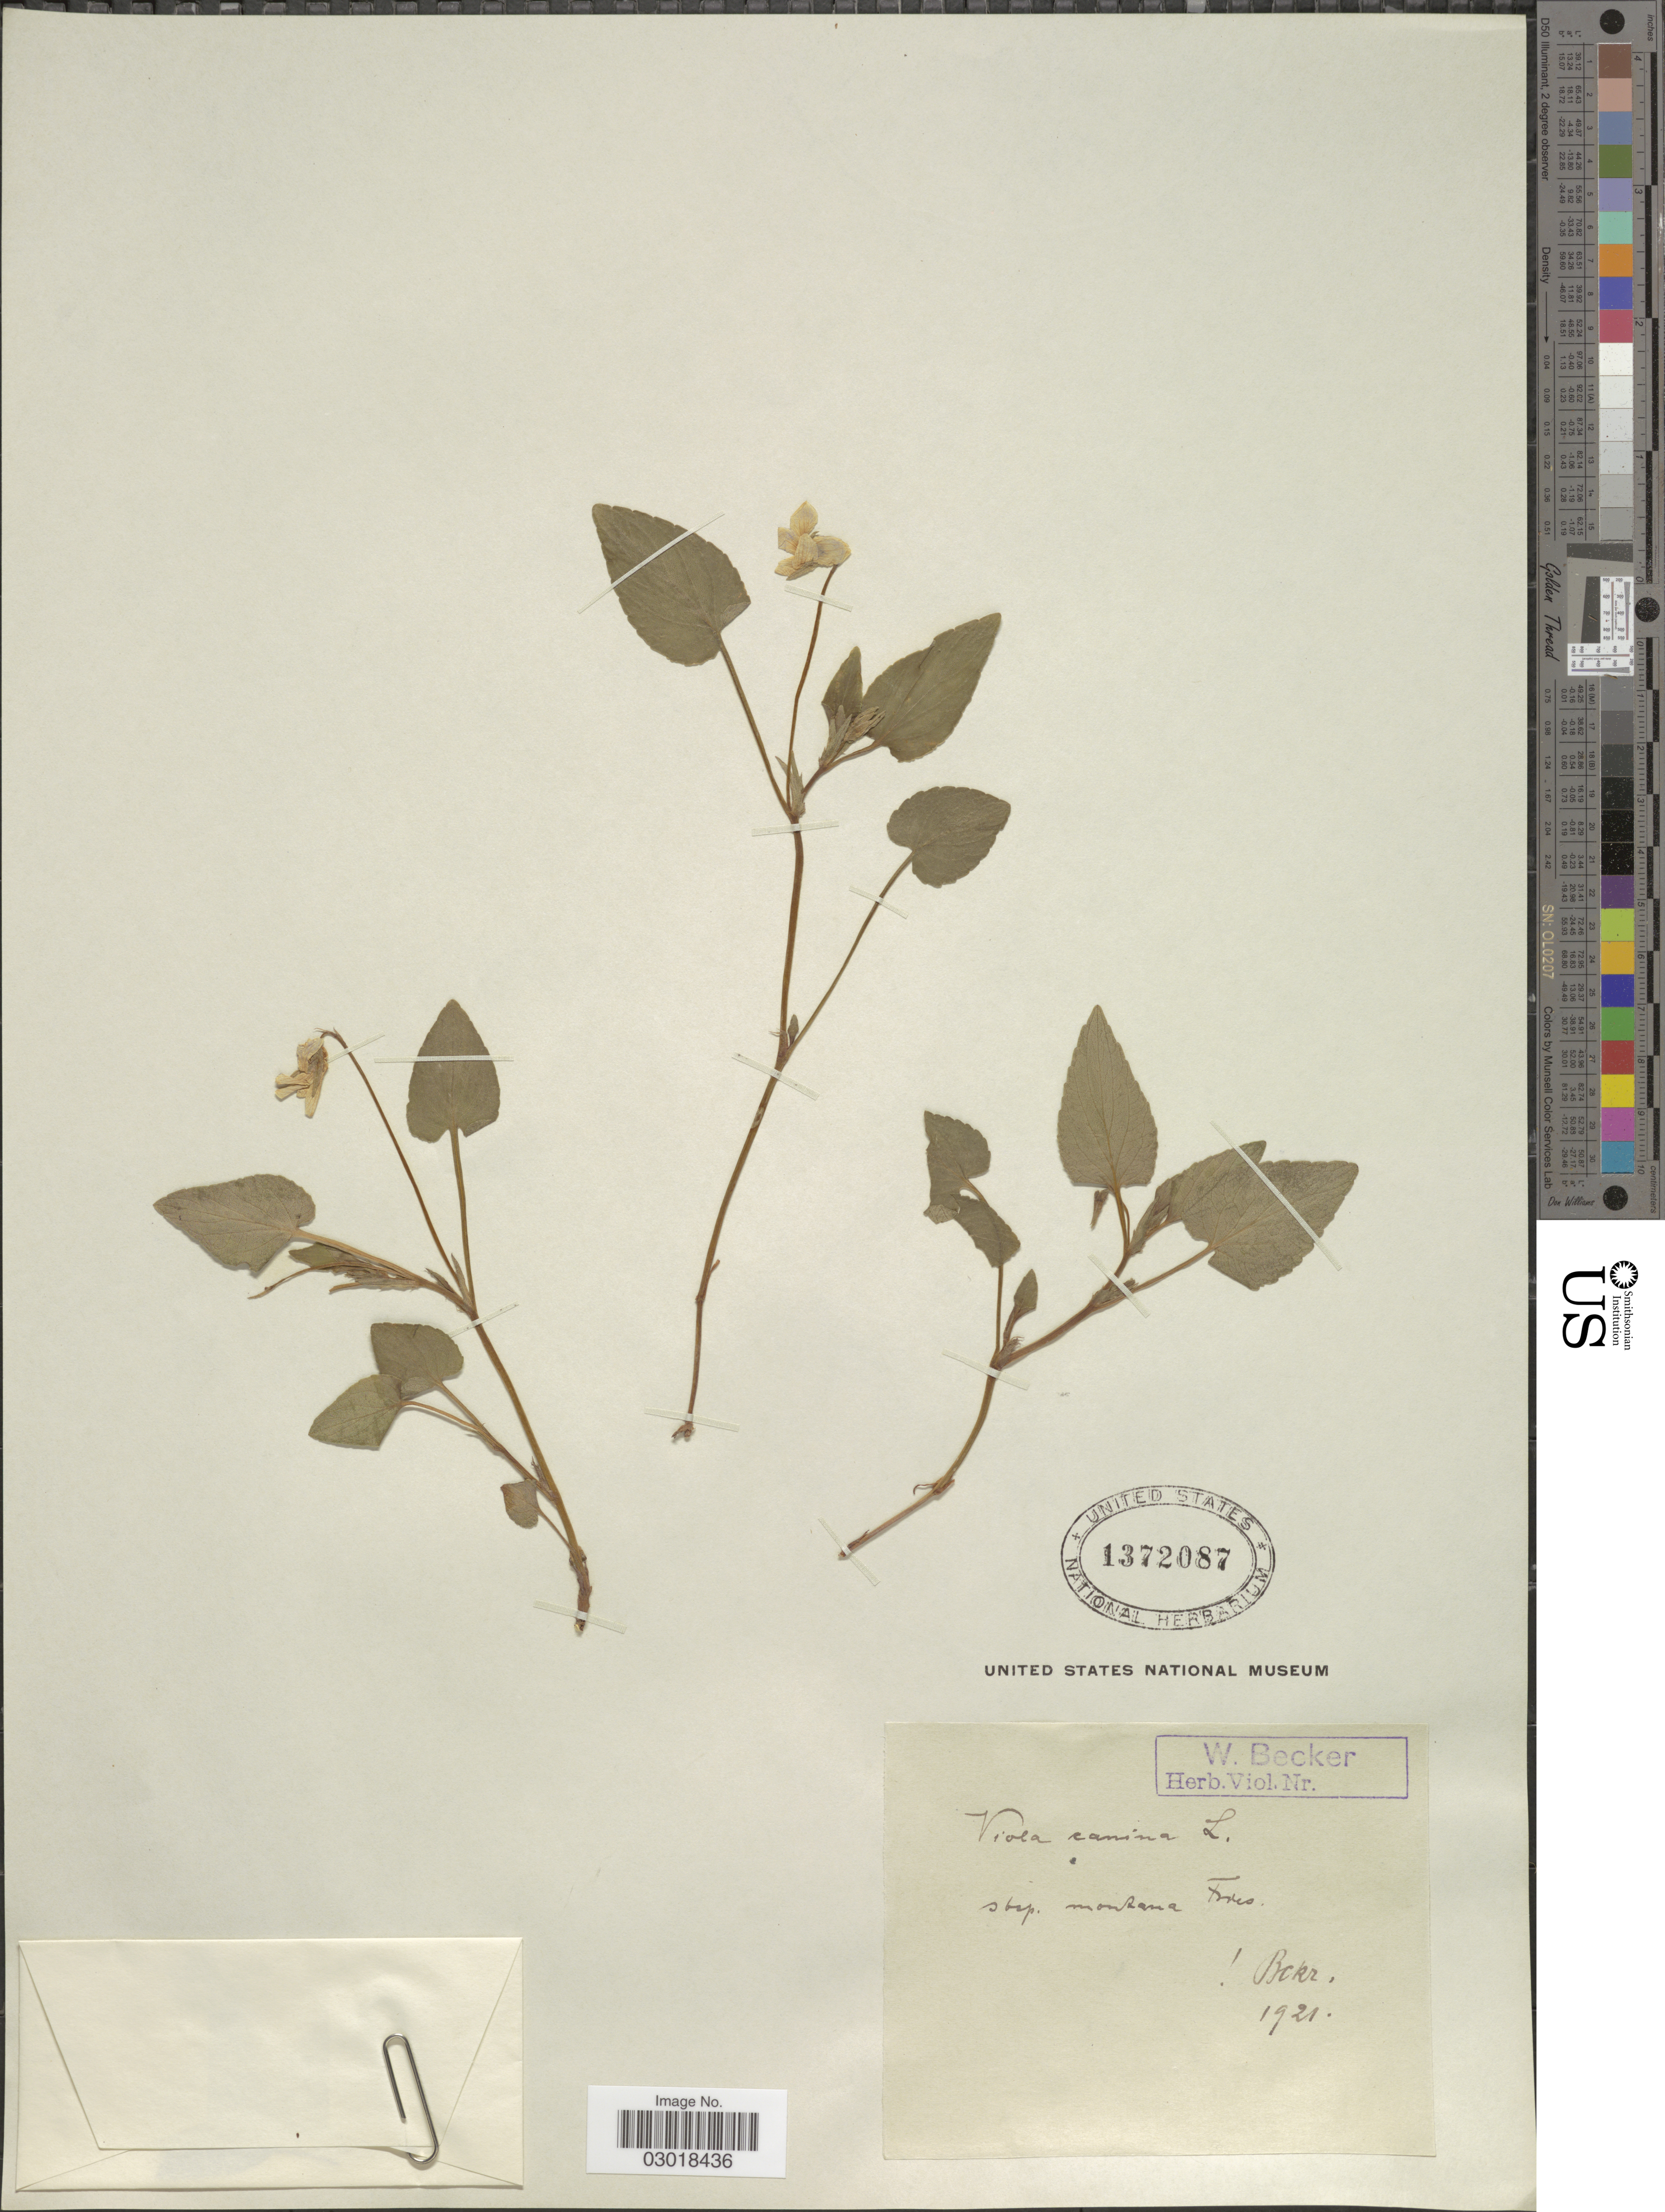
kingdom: Plantae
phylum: Tracheophyta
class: Magnoliopsida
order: Malpighiales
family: Violaceae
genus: Viola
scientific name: Viola canina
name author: L.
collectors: W. Becker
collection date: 1921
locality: Sbap. montena Fores. [unsure placement] [interpreted]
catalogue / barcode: US 1372087